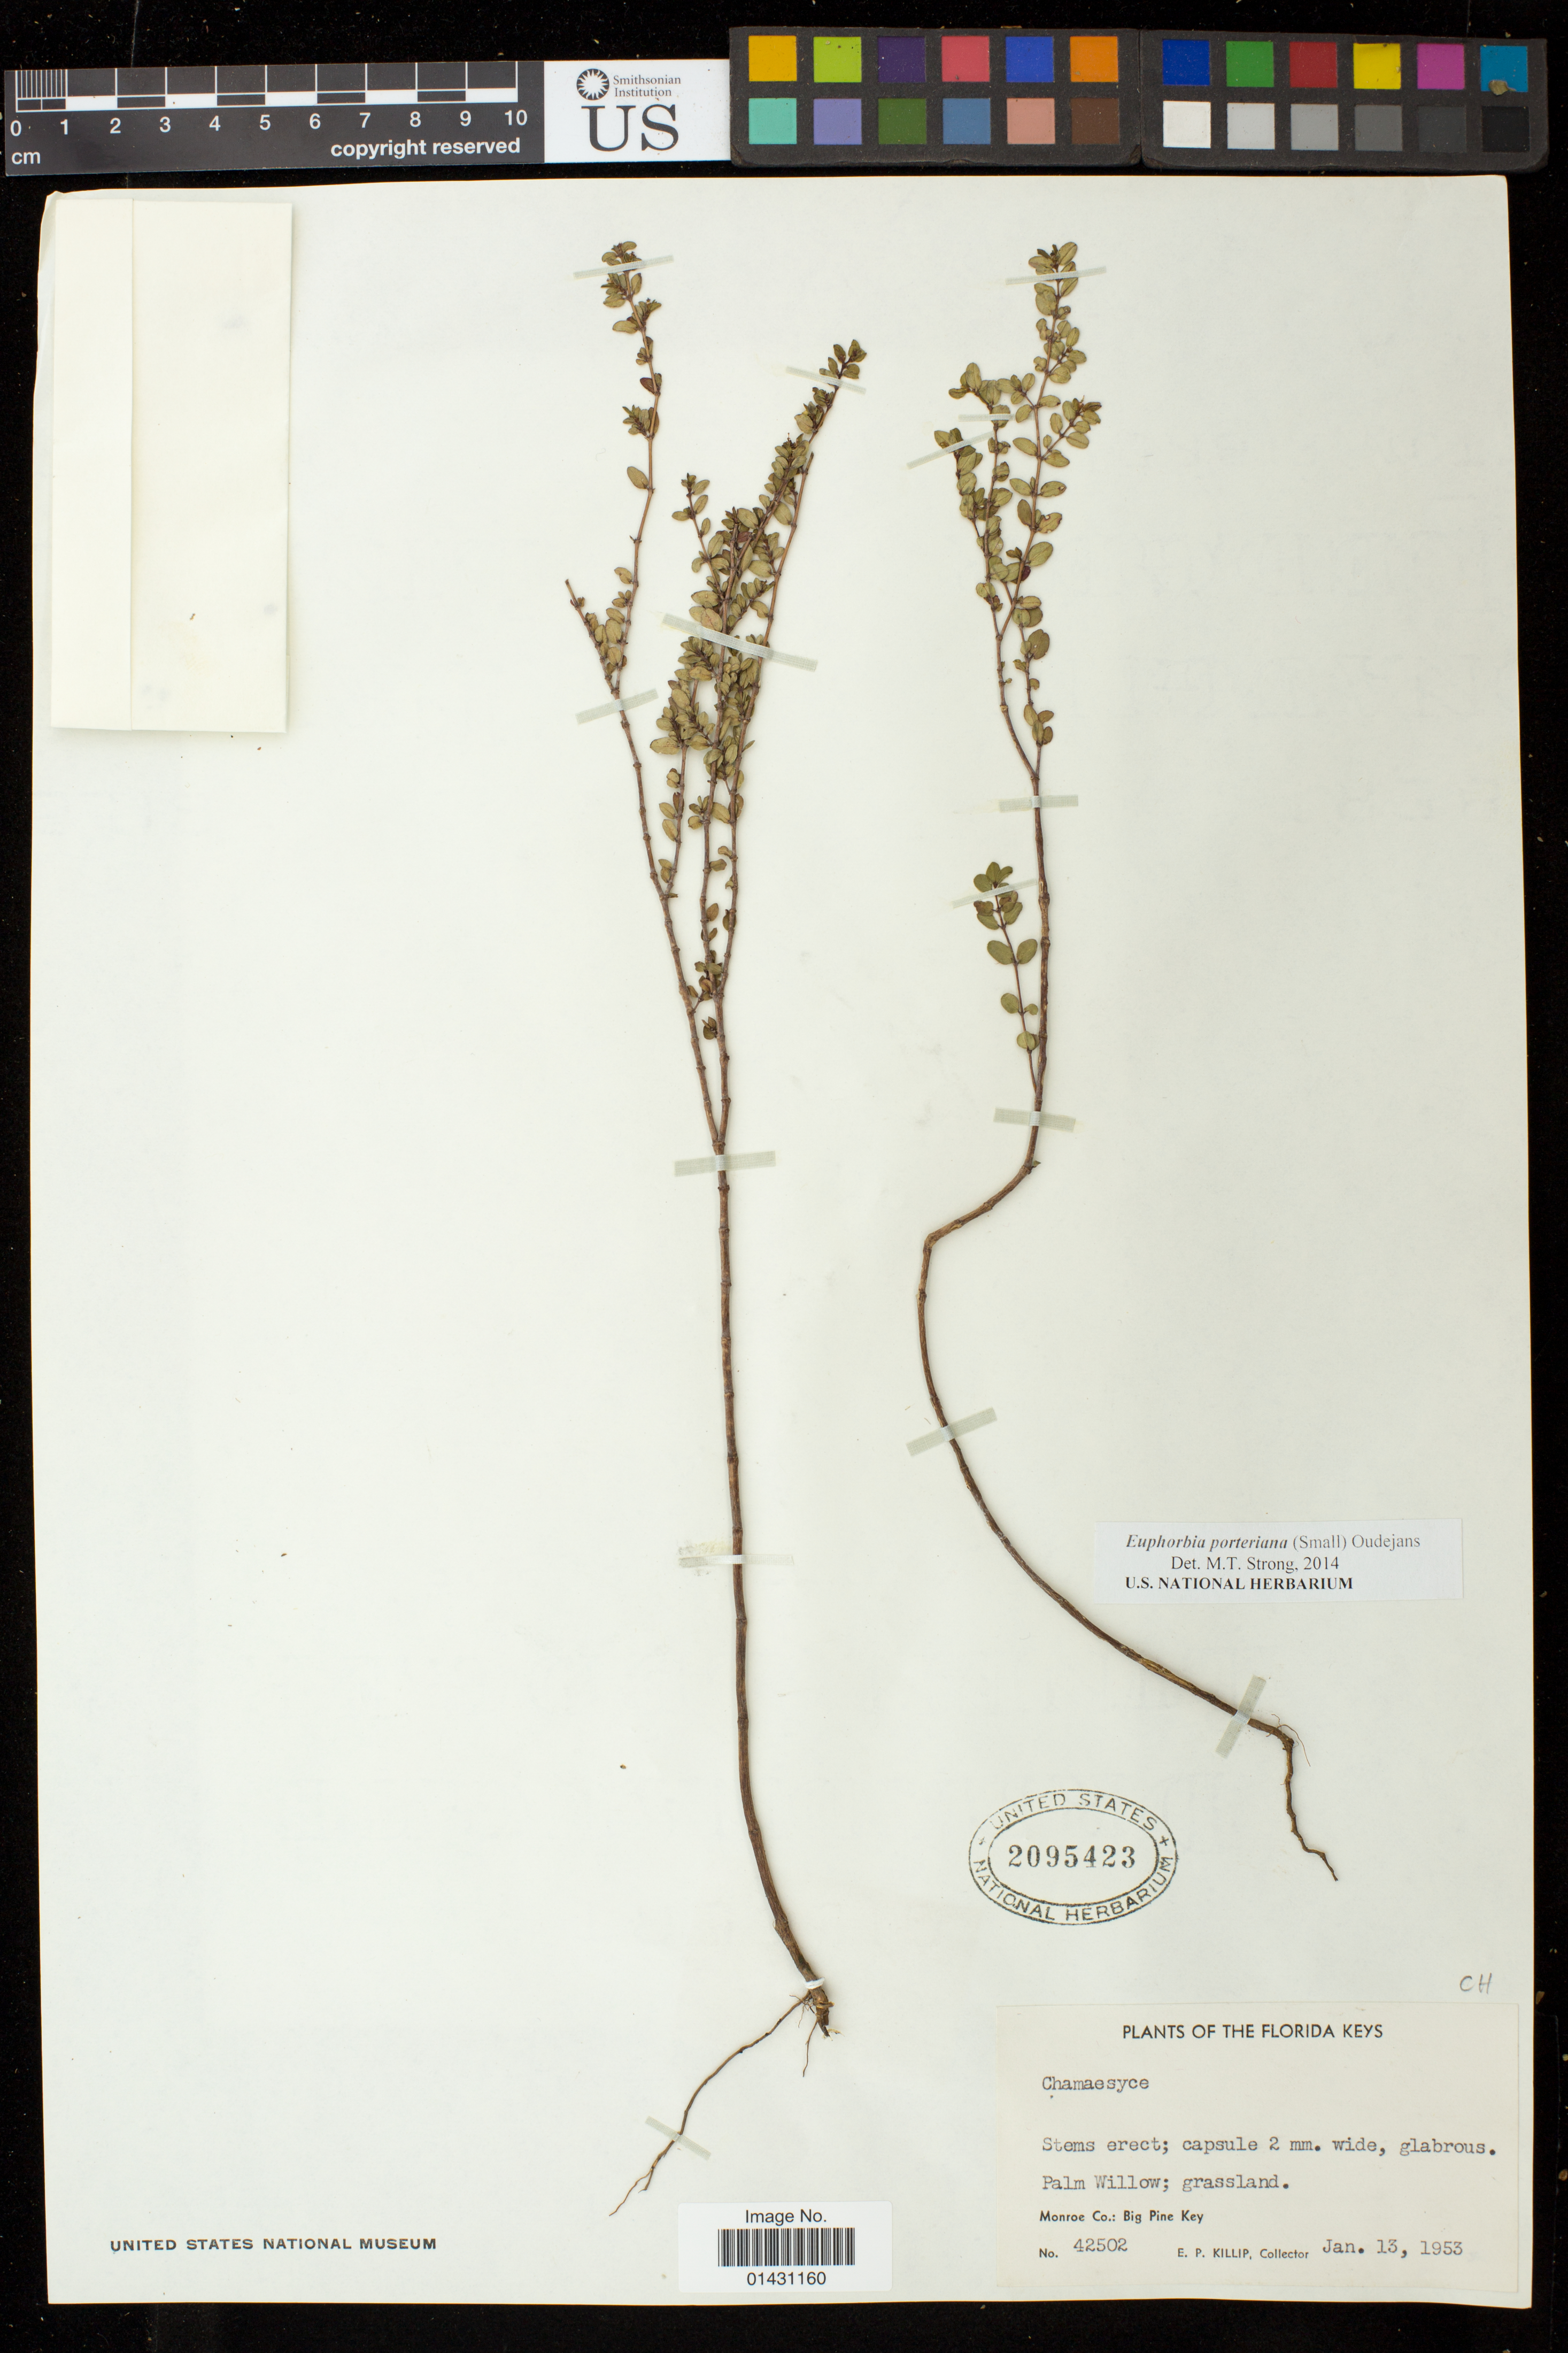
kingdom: Plantae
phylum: Tracheophyta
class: Magnoliopsida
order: Malpighiales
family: Euphorbiaceae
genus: Euphorbia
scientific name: Euphorbia porteriana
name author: (Small) Oudejans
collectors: E. P. Killip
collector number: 42502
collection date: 1953-01-13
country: United States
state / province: Florida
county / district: Monroe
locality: Palm Willow; Big Pine Key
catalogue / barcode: US 2095423